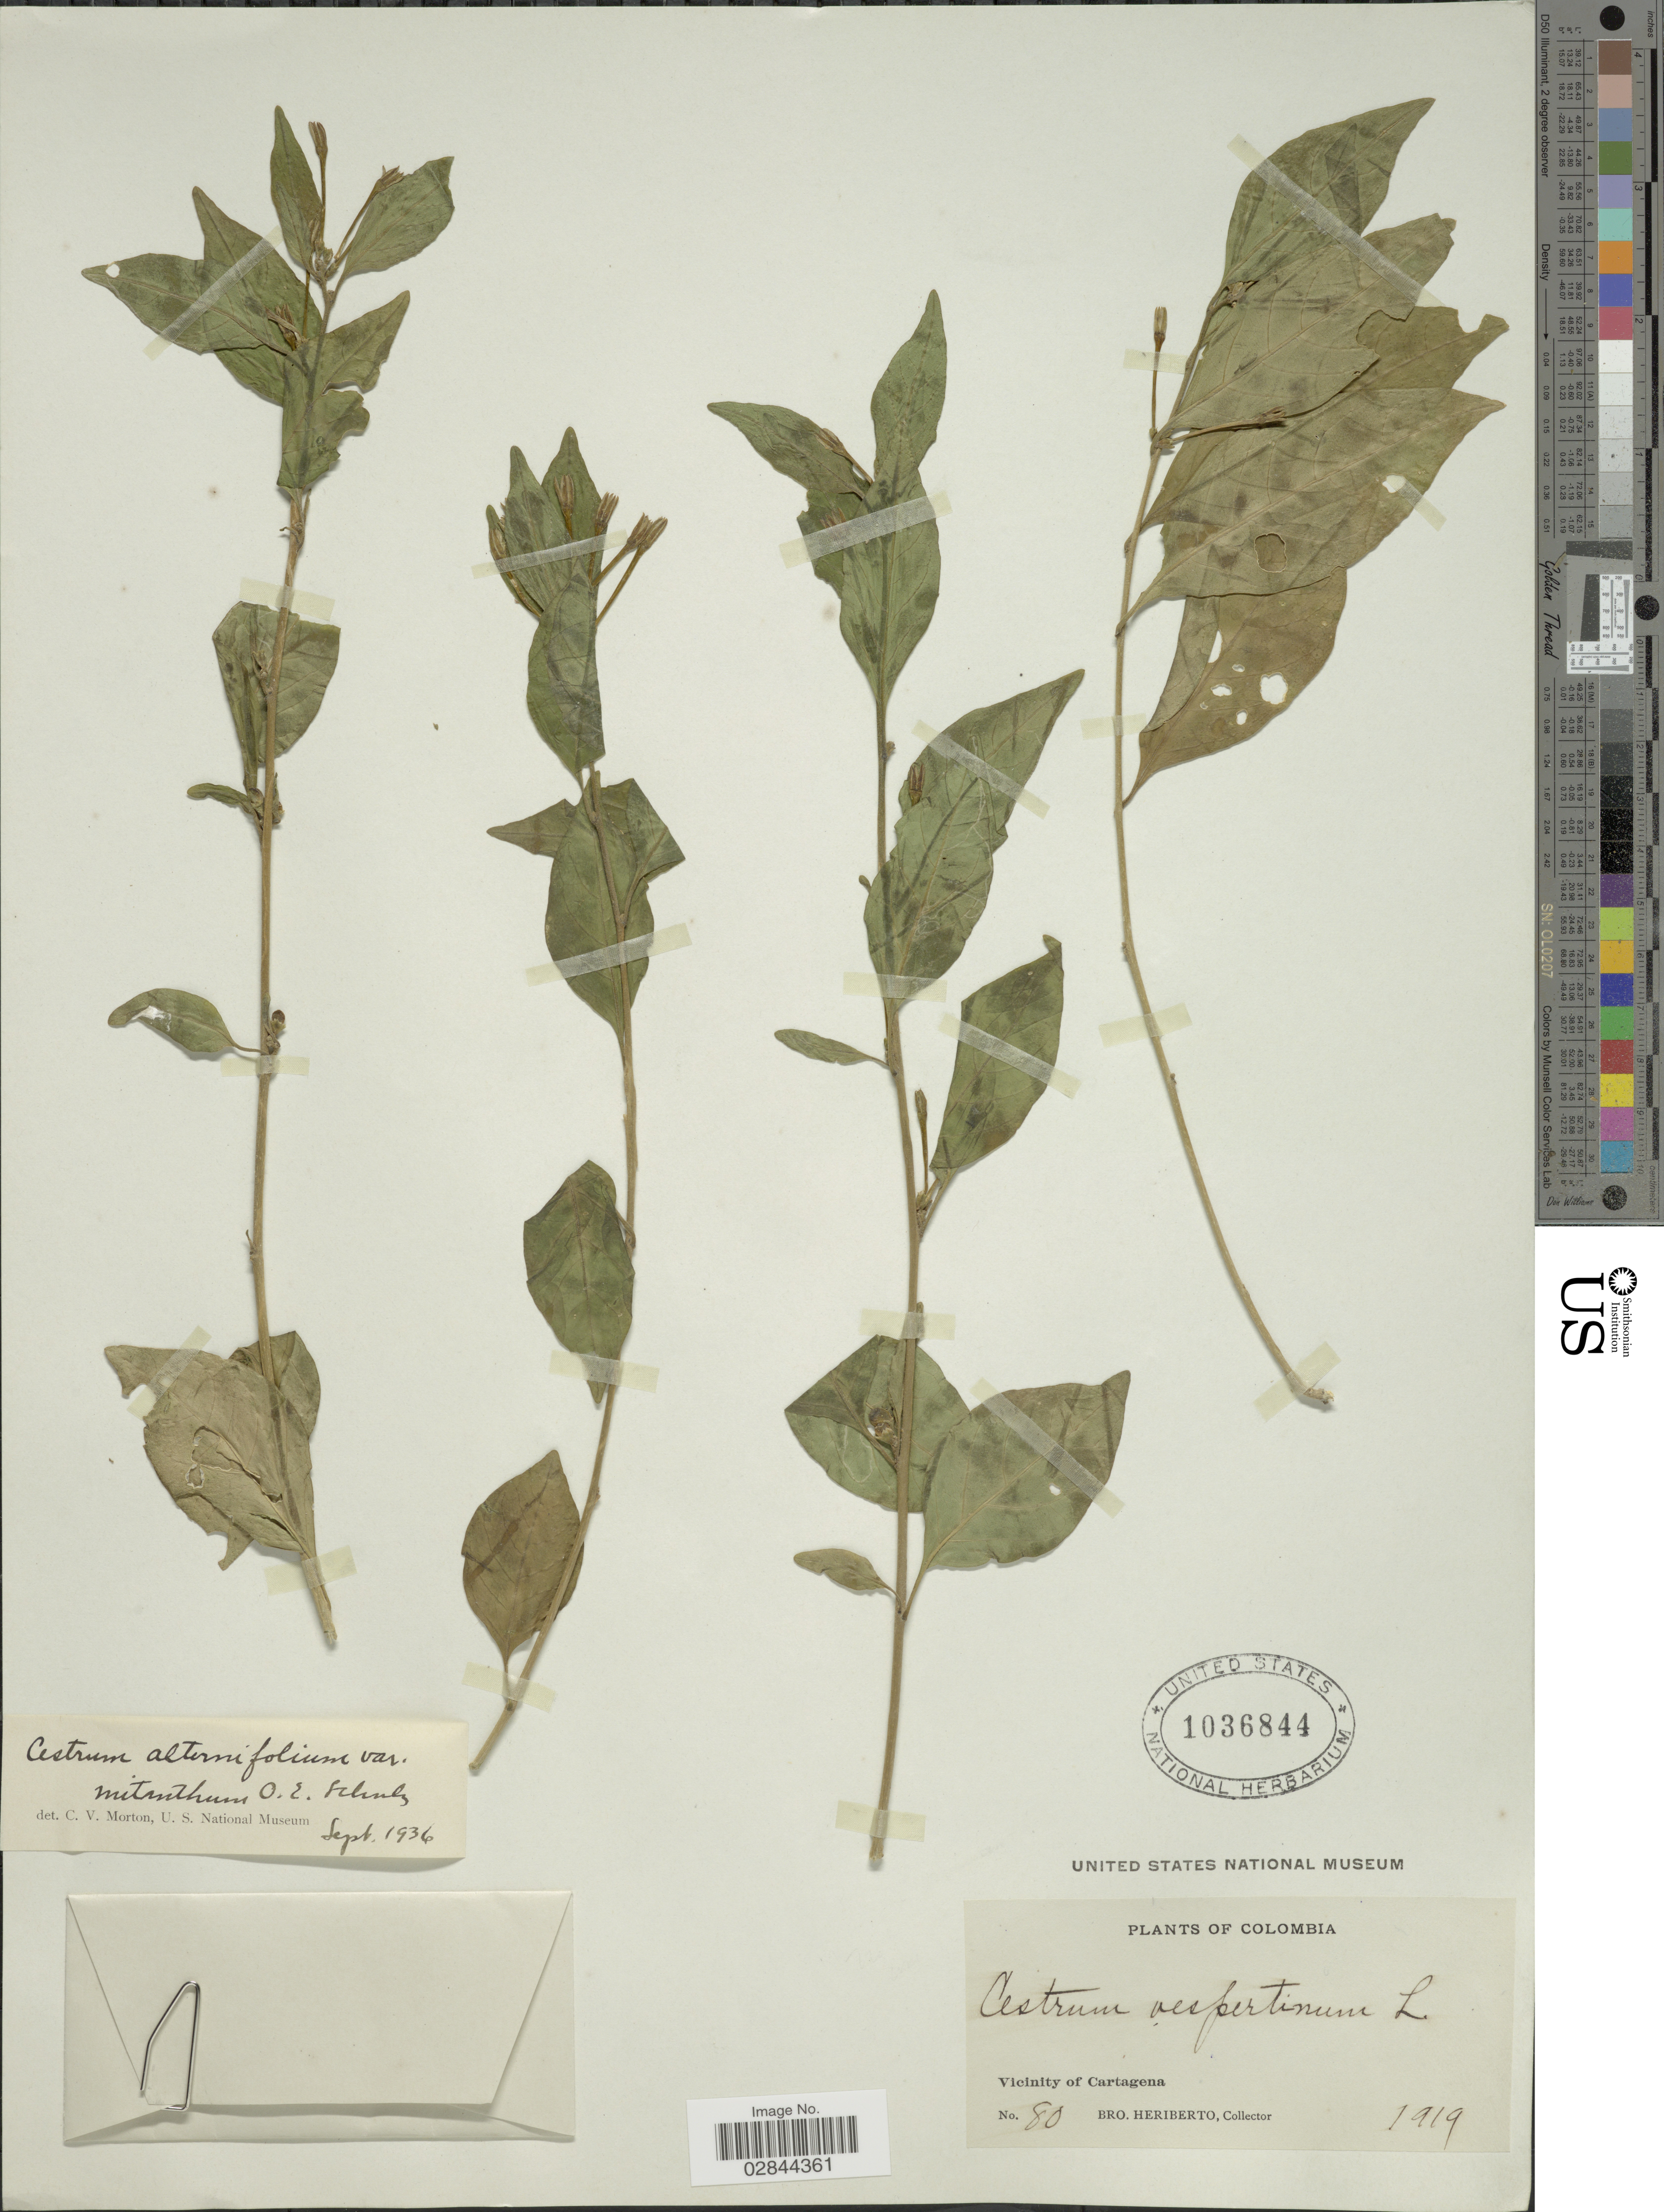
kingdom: Plantae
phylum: Tracheophyta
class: Magnoliopsida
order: Solanales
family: Solanaceae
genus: Cestrum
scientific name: Cestrum alternifolium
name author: (Jacq.) O.E. Schulz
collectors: B. Heriberto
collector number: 80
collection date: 1919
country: Colombia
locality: Vicinity of Cartagena.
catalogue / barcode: US 1036844